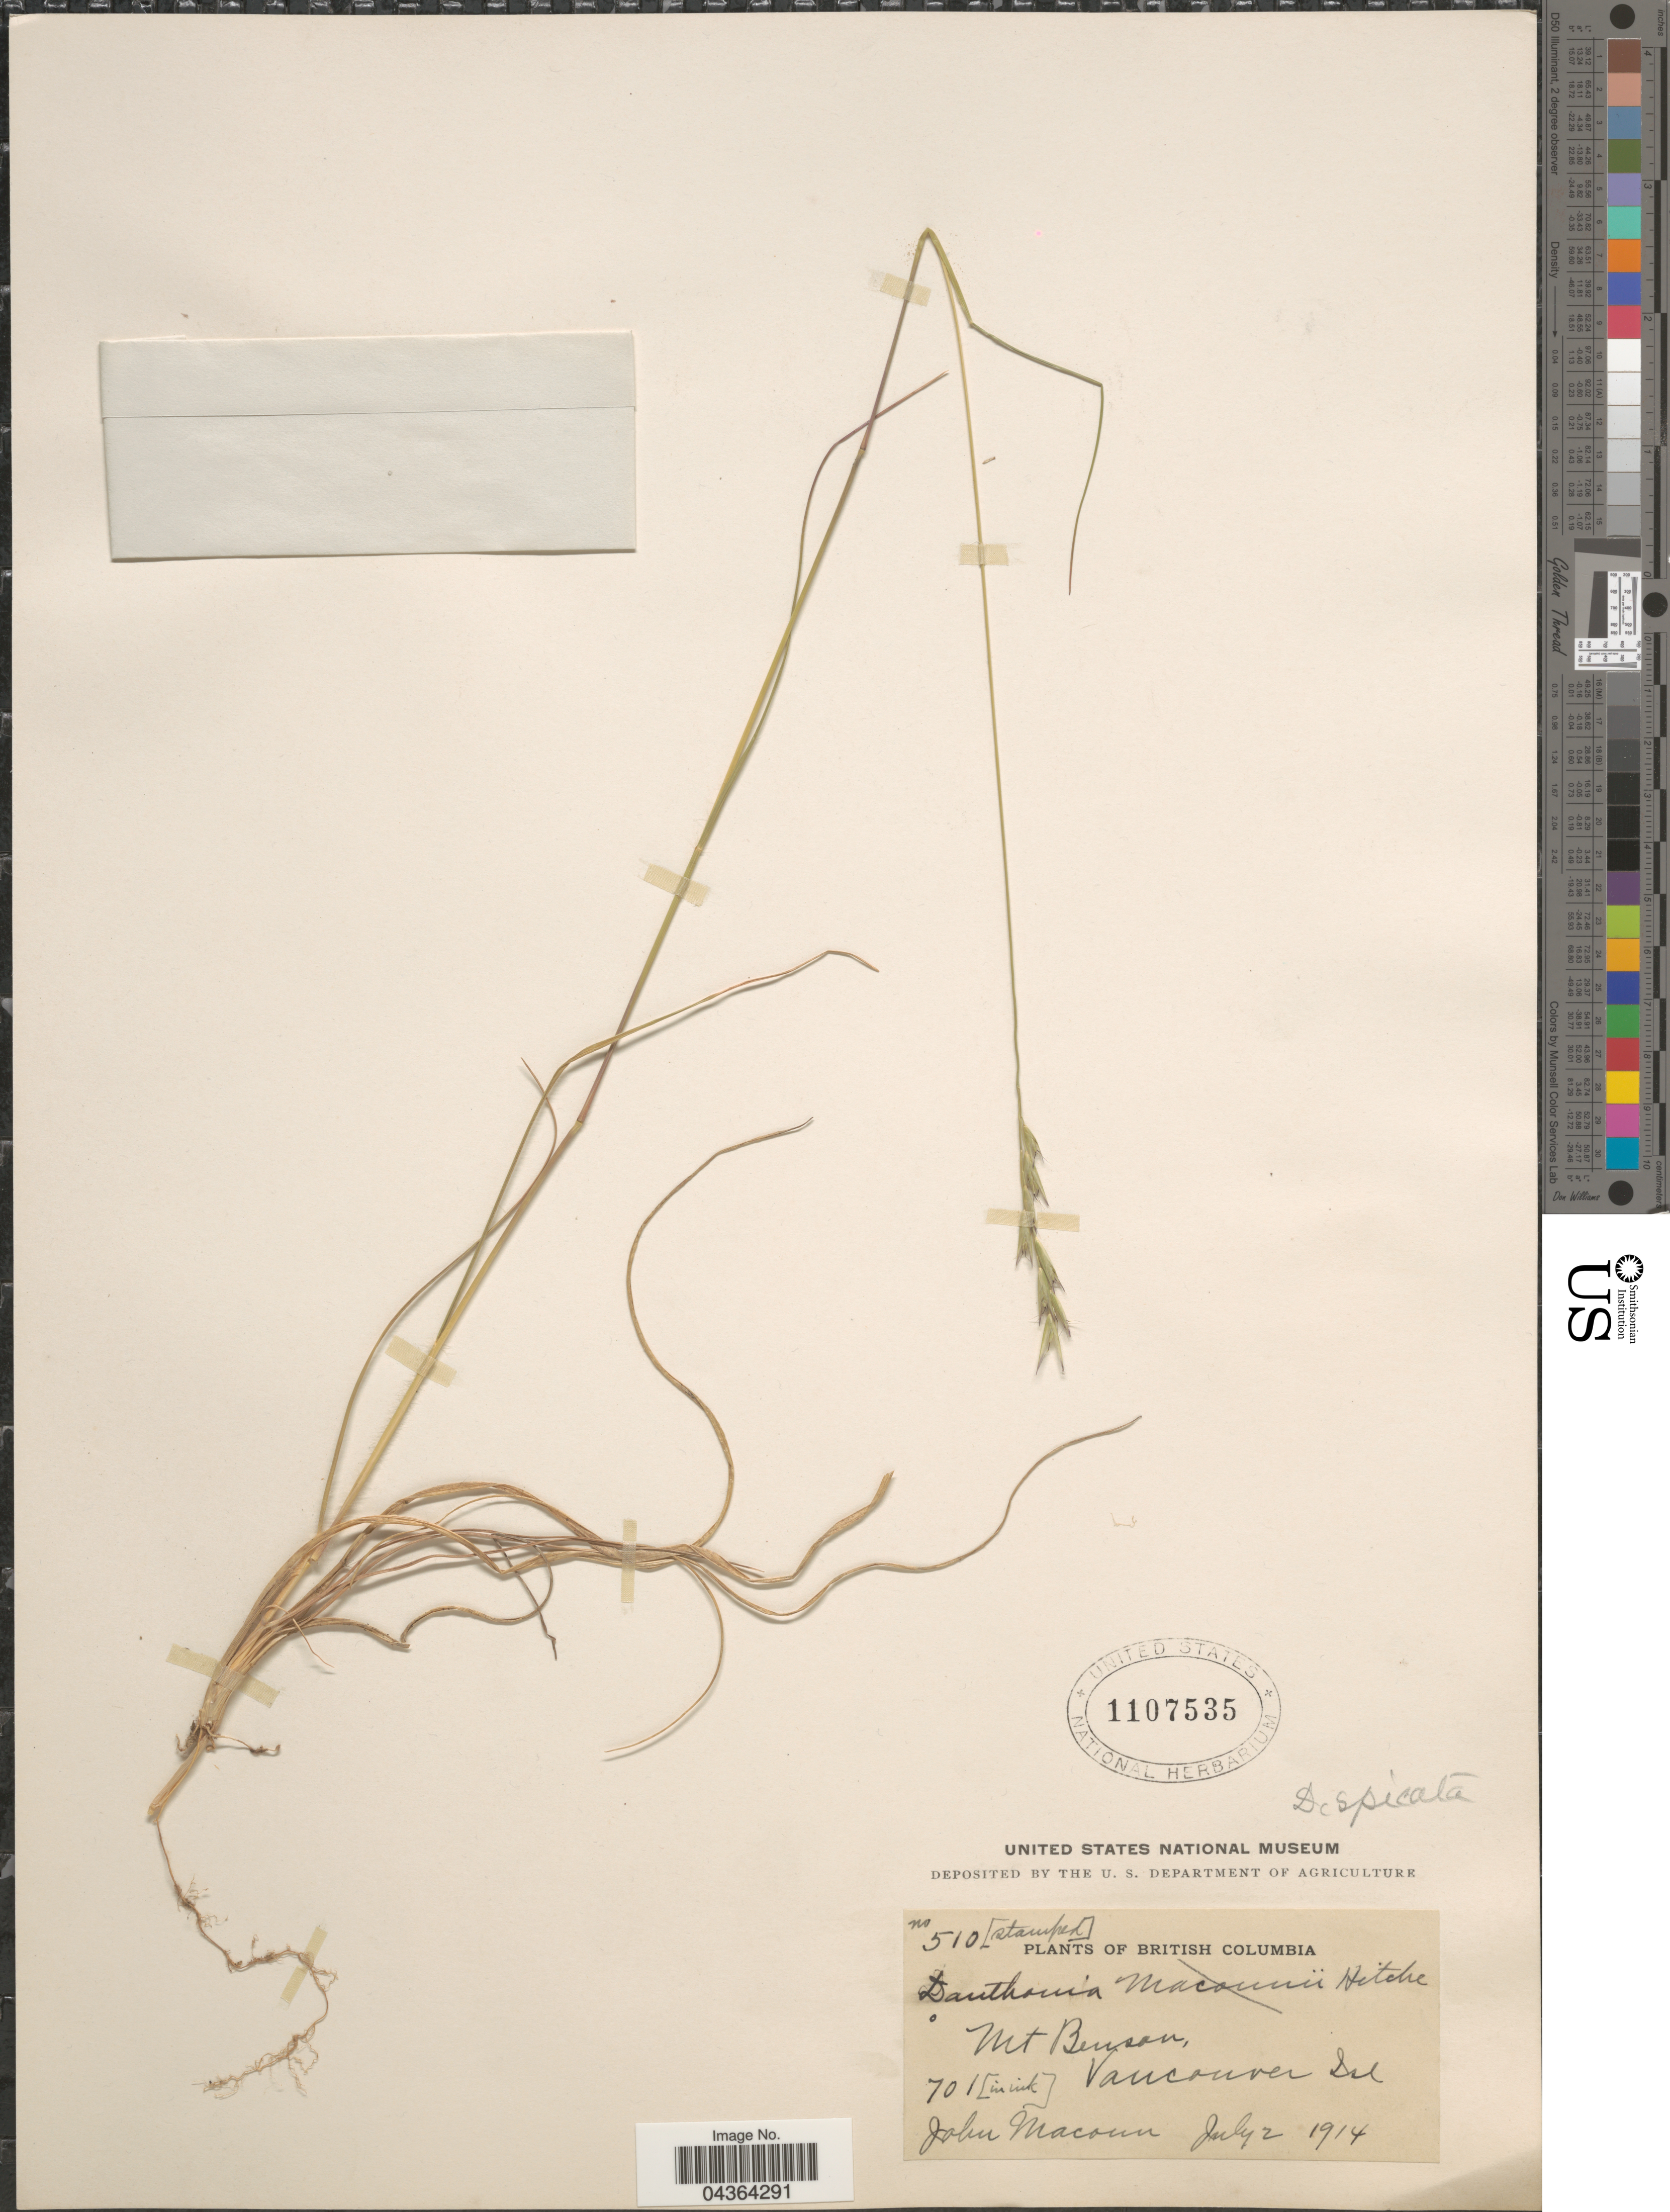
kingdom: Plantae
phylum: Tracheophyta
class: Liliopsida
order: Poales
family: Poaceae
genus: Danthonia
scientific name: Danthonia spicata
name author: (L.) P. Beauv. ex Roem. & Schult.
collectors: J. Macoun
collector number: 701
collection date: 1914-07-02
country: Canada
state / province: British Columbia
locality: Mt Benson, Vancouver Isl.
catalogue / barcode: US 1107535